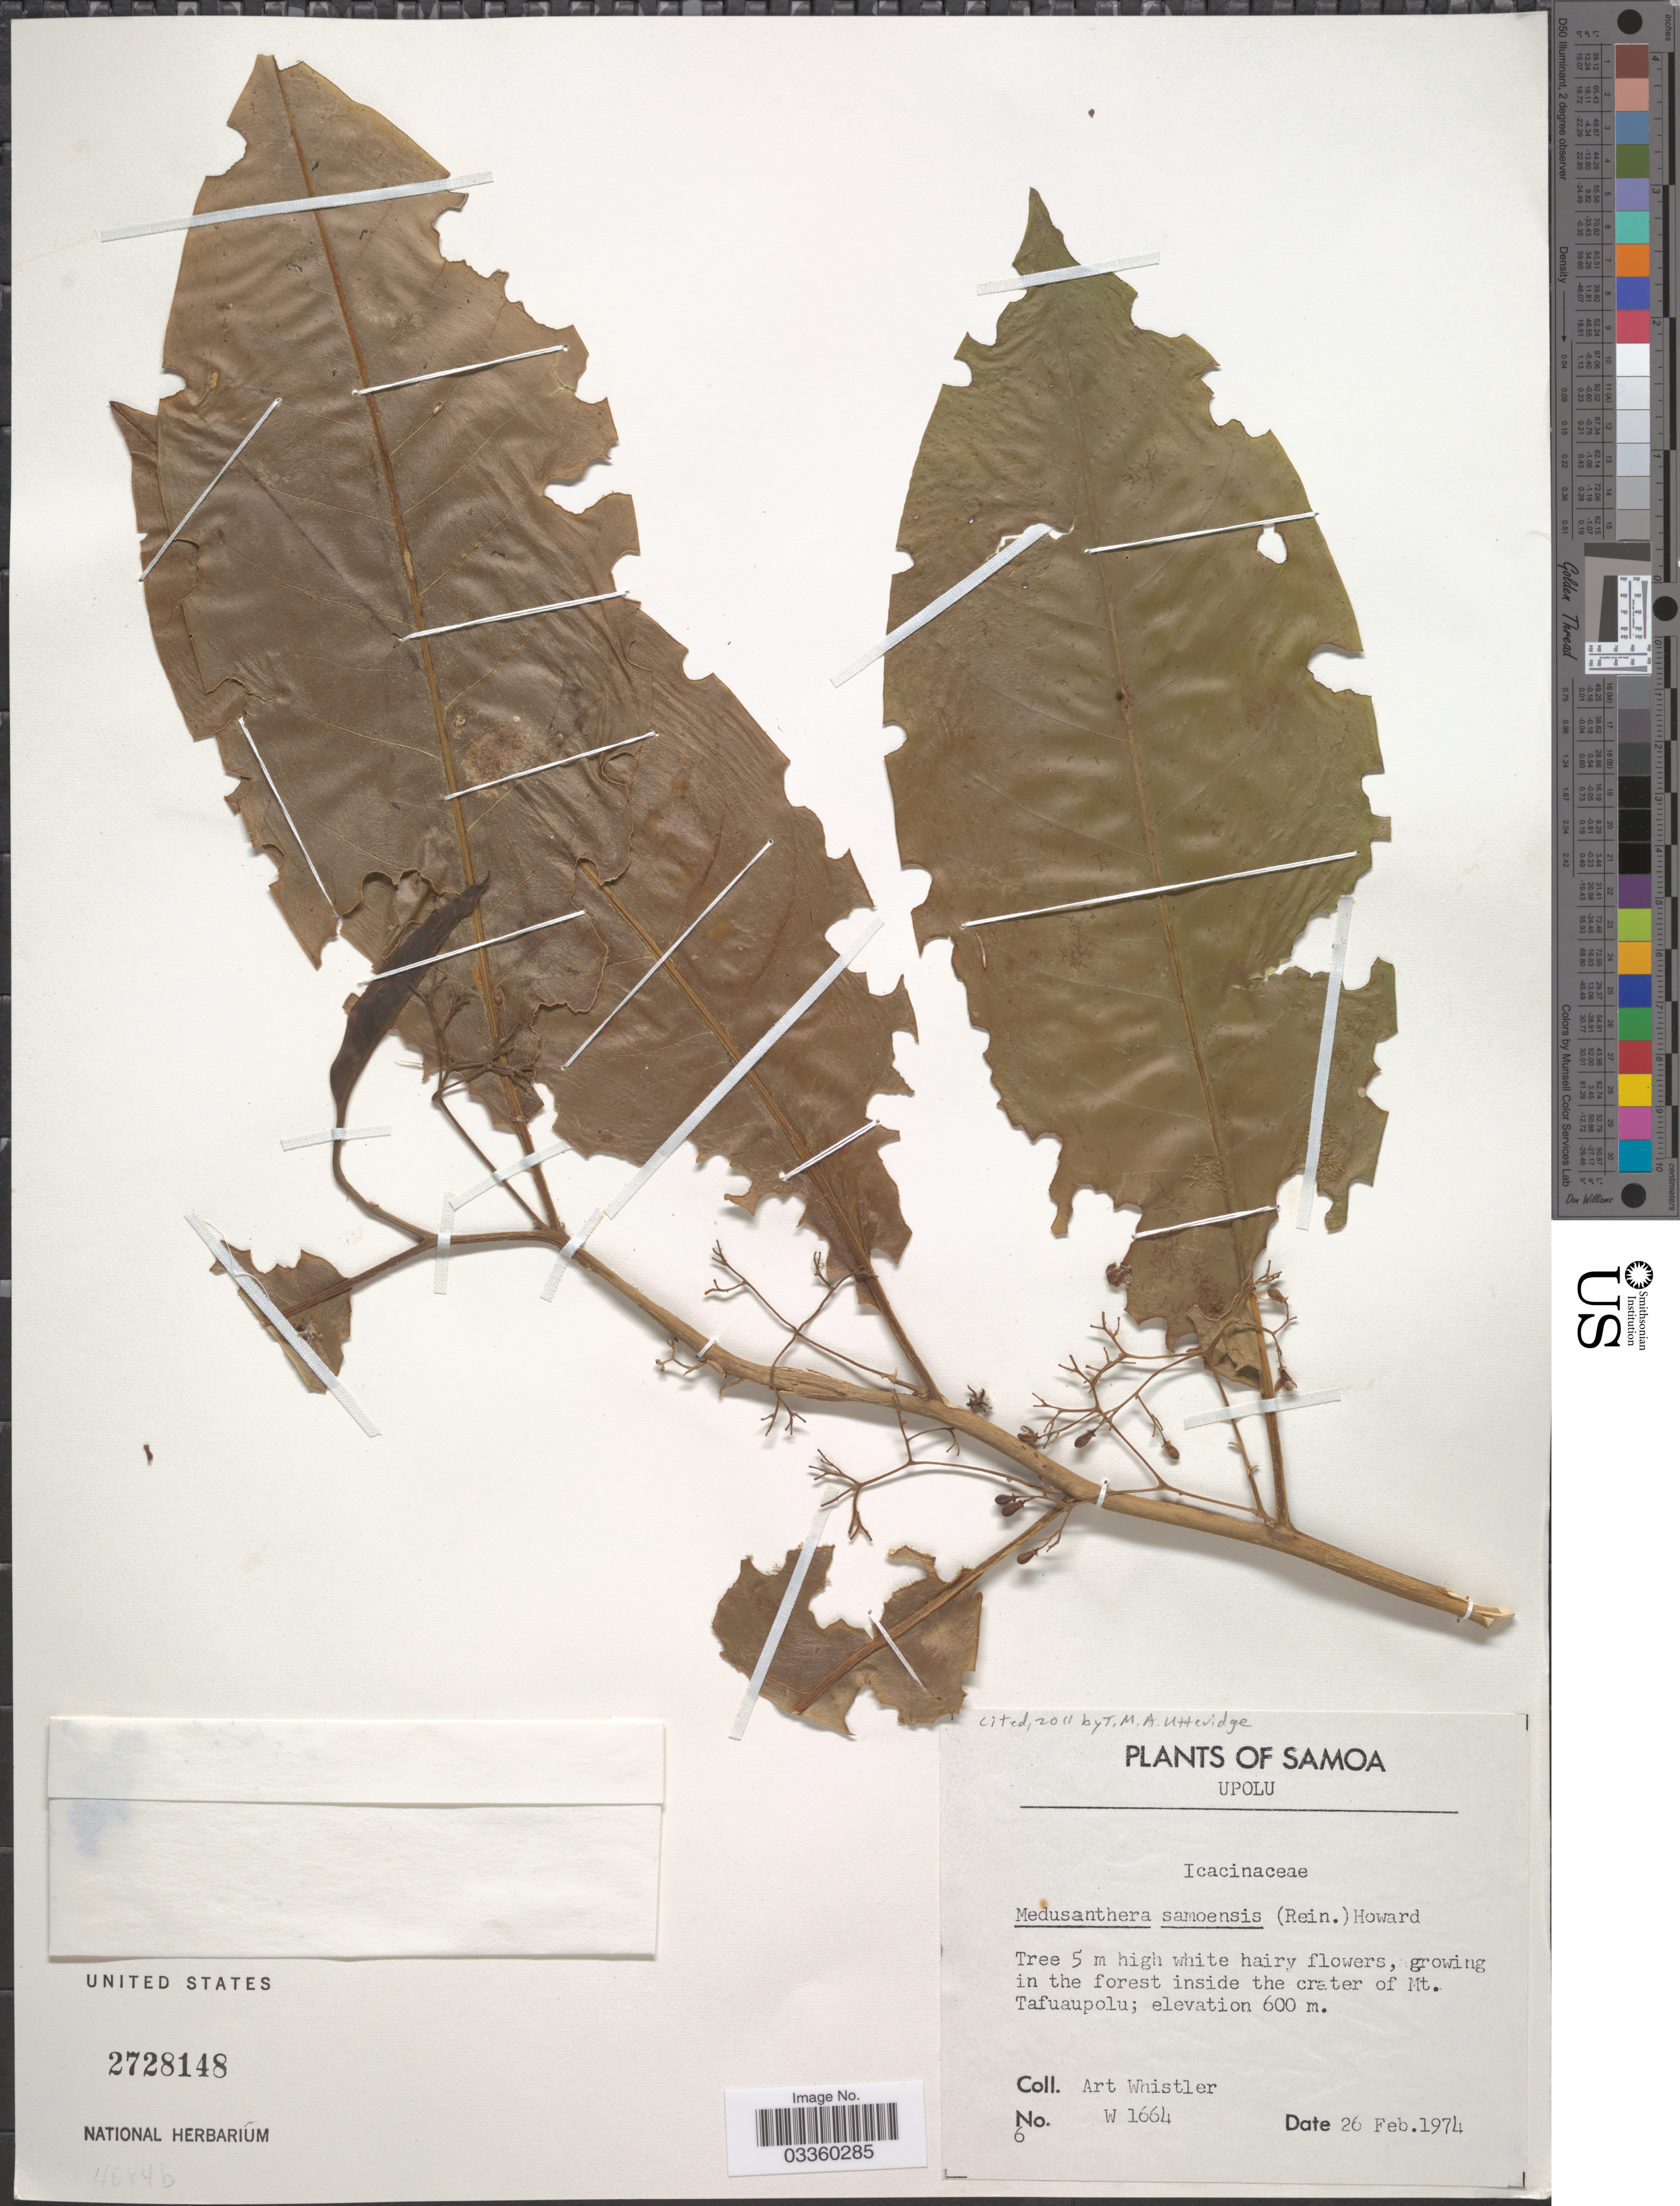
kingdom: Plantae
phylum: Tracheophyta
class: Magnoliopsida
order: Cardiopteridales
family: Stemonuraceae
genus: Medusanthera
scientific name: Medusanthera samoensis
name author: (Reinecke) R.A. Howard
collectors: A. Whistler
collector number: W1664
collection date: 1974-02-26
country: Samoa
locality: Samoa. Upolu. Growing in the forest inside the crater of Mt. Tafuaupolu.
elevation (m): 600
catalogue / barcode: US 2728148